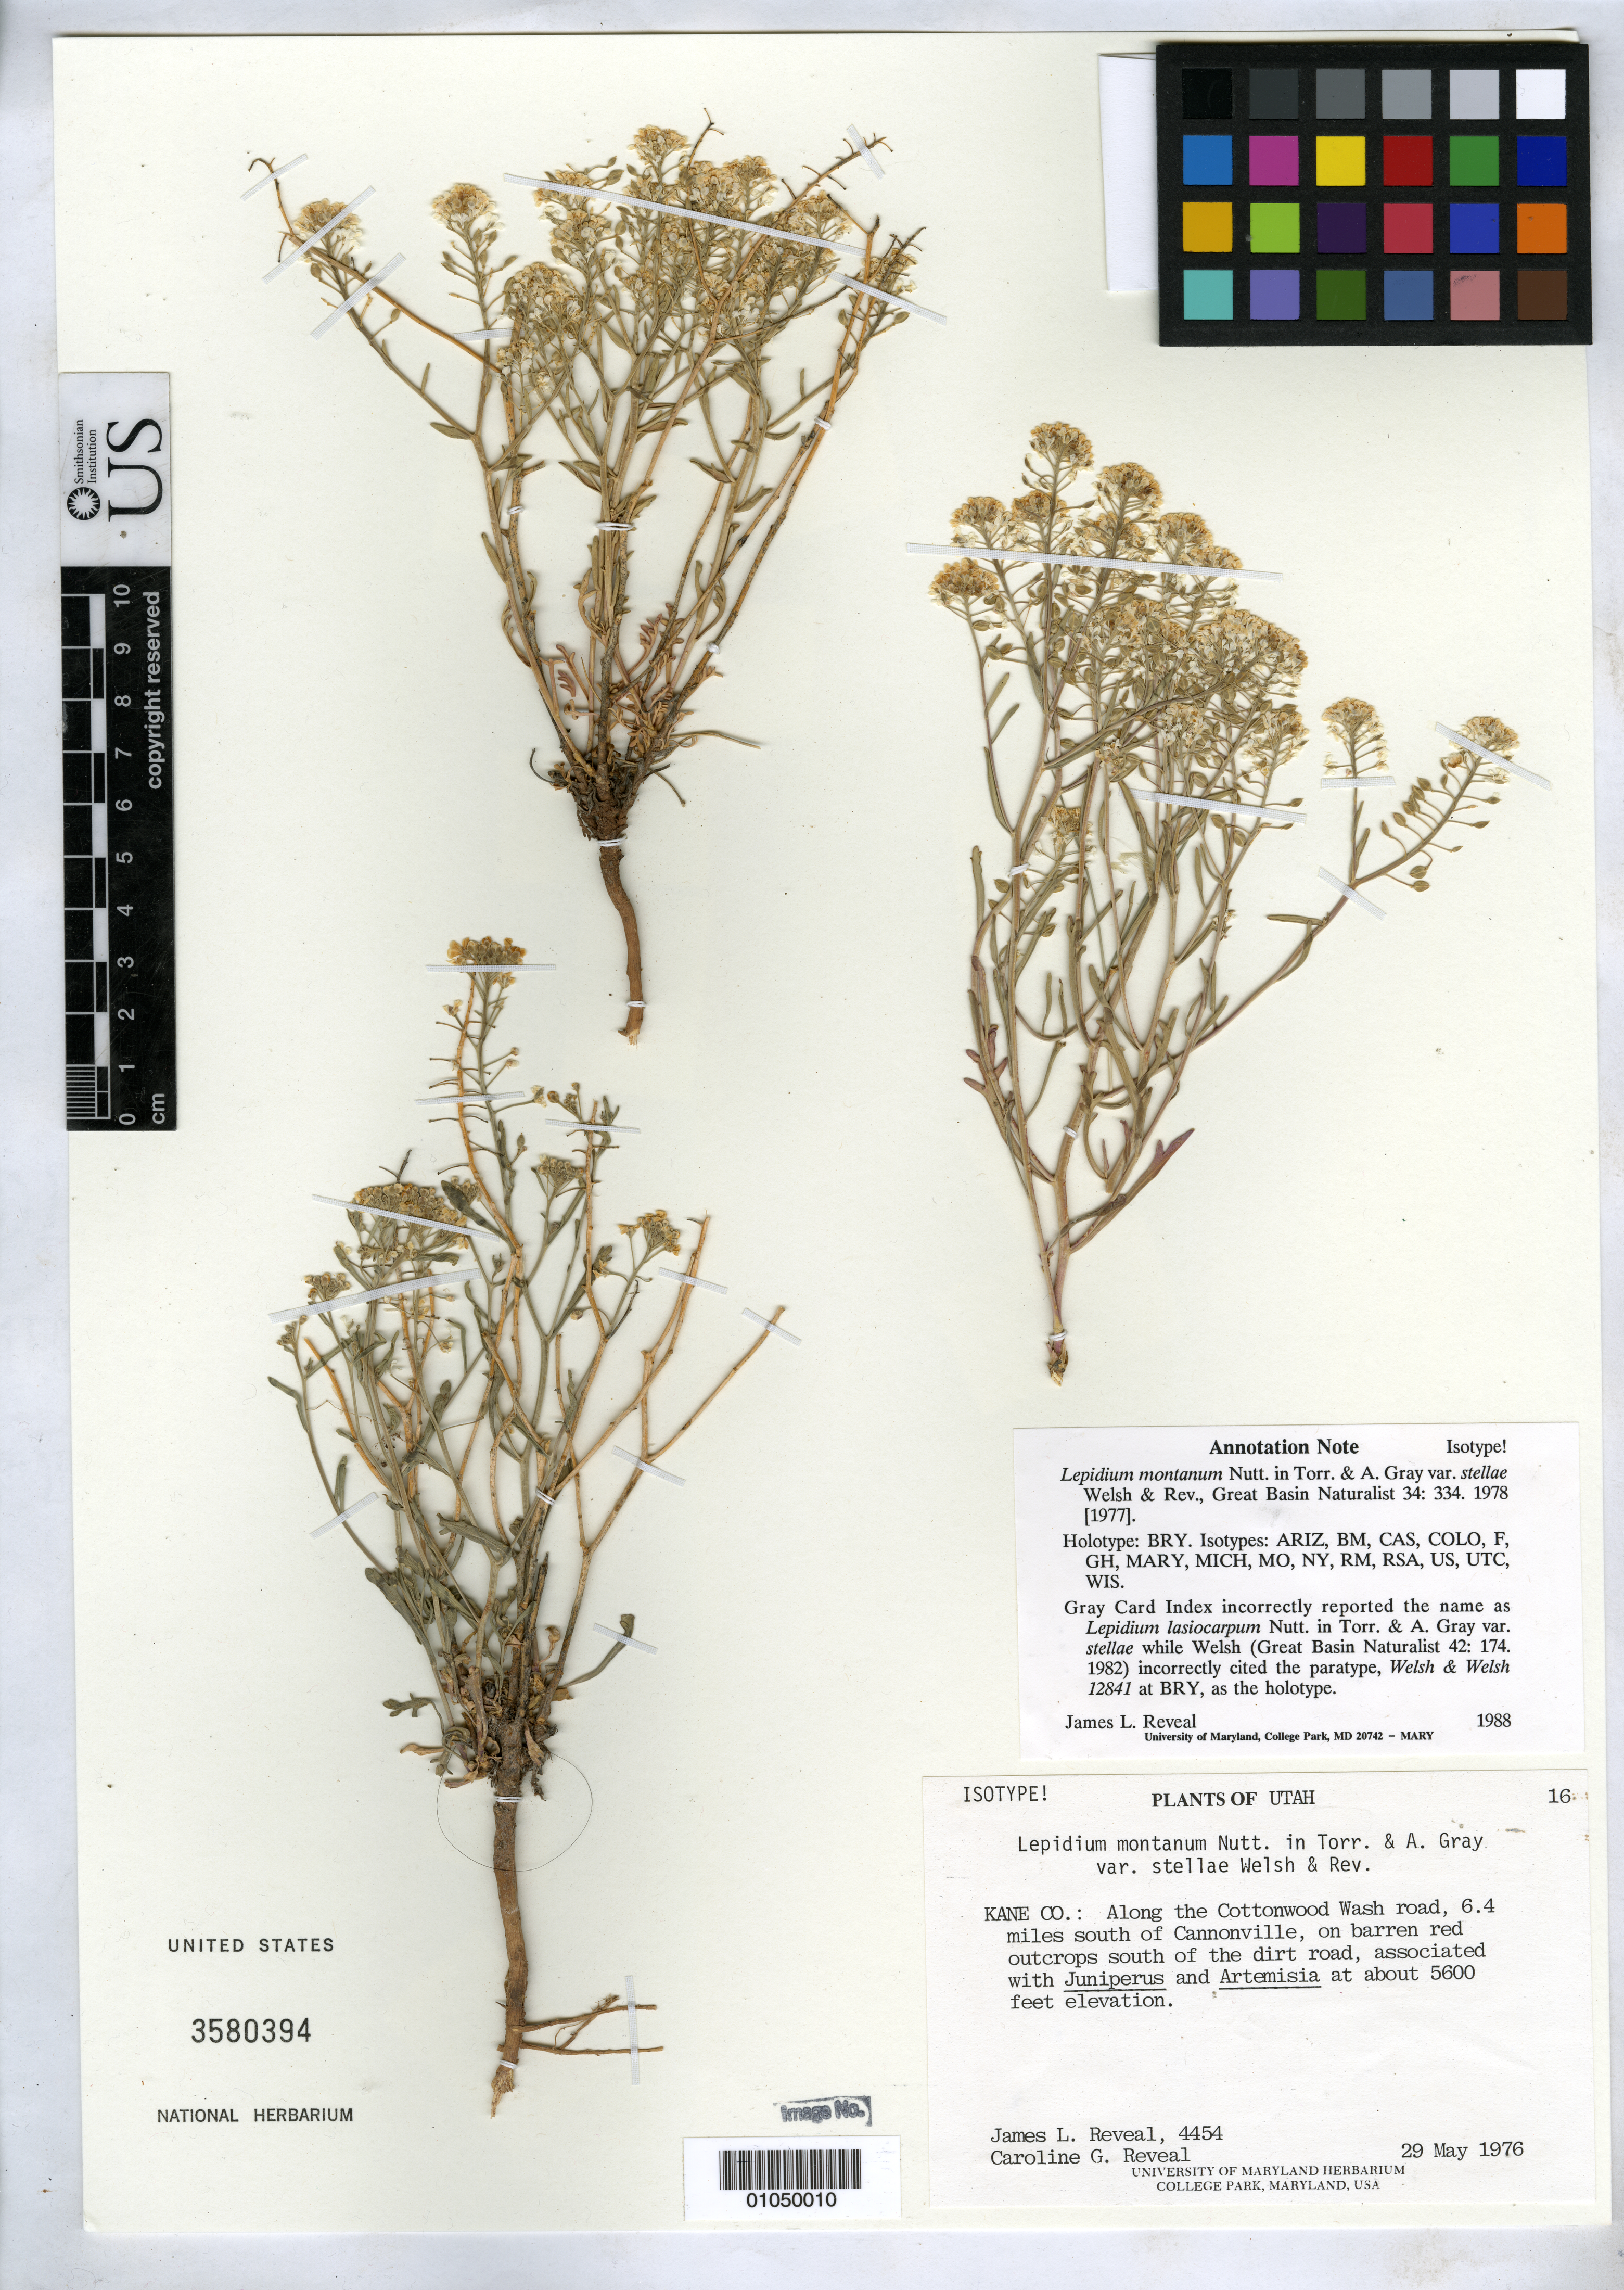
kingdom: Plantae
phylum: Tracheophyta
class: Magnoliopsida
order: Brassicales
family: Brassicaceae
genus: Lepidium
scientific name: Lepidium montanum var. stellae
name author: S.L. Welsh & Reveal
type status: Isotype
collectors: J. L. Reveal & C. G. Reveal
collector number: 4454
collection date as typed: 29 May 1976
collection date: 1976-05-29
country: United States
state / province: Utah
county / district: Kane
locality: Kane Co.: along the Cottonwood Wash road, 6.4 miles south of Cannonville, on the barren red outcrops south of the dirt road.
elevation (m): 1707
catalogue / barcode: US 3580394